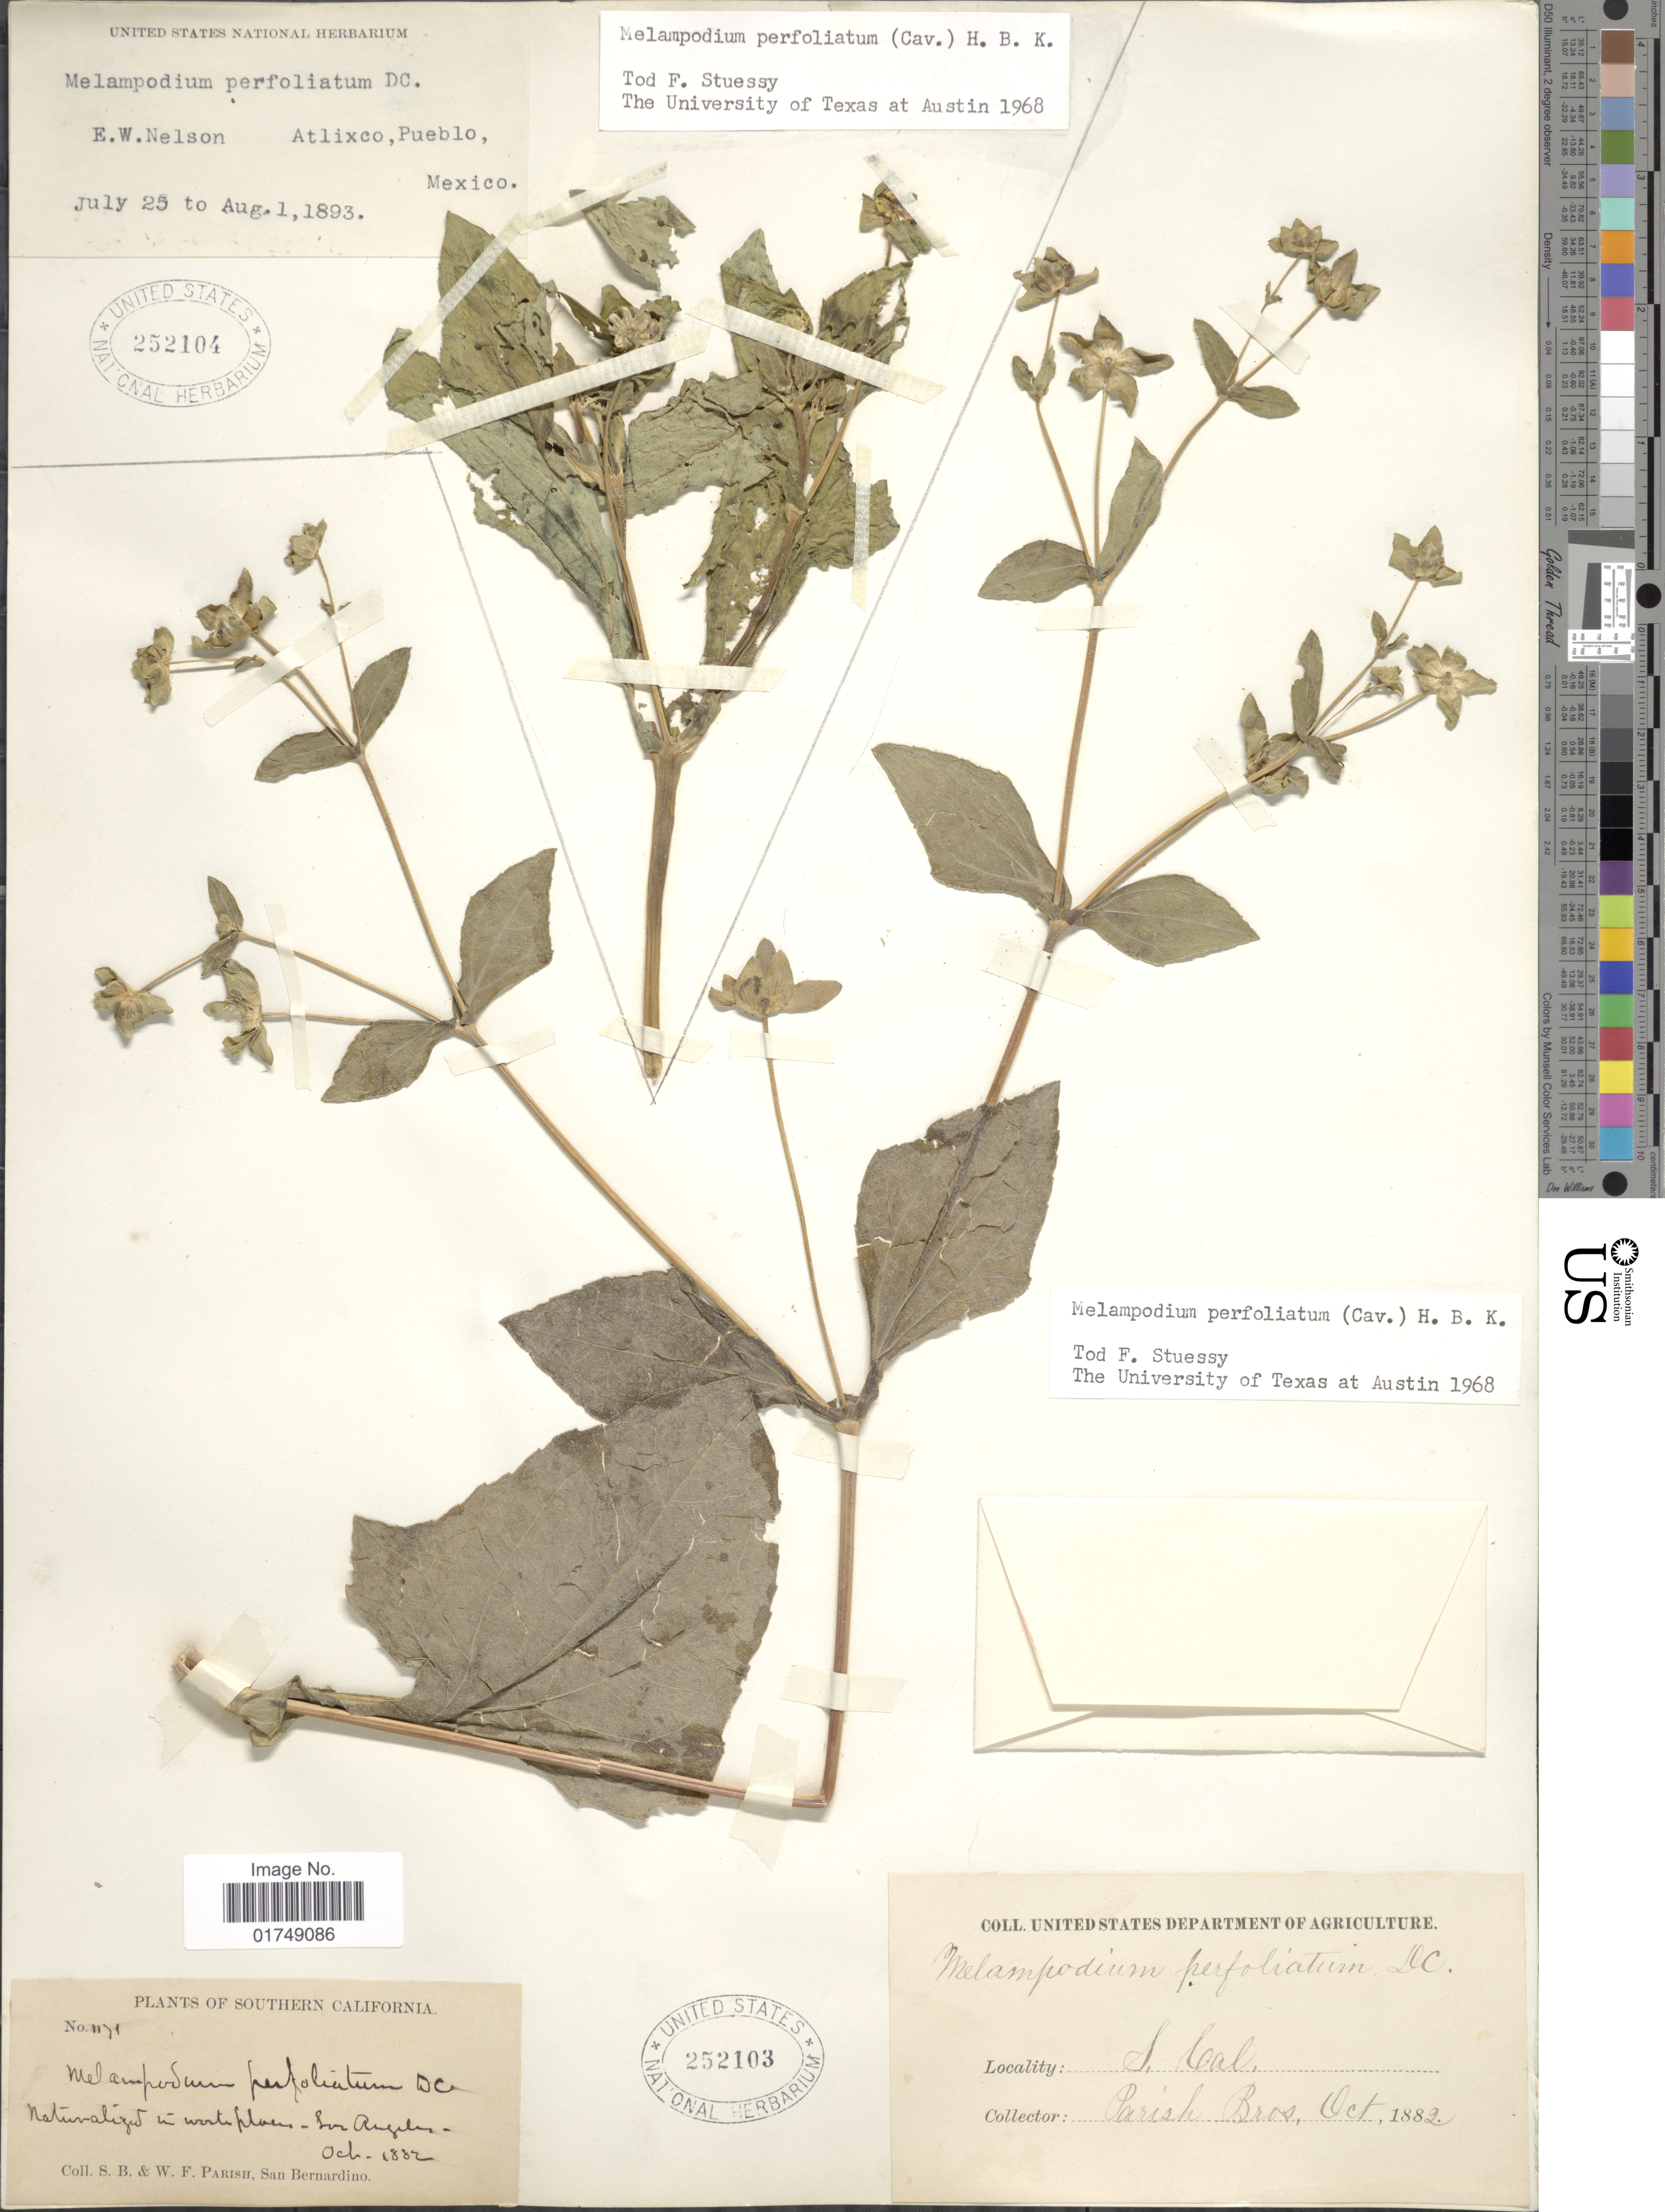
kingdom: Plantae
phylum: Tracheophyta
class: Magnoliopsida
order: Asterales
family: Asteraceae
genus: Melampodium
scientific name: Melampodium perfoliatum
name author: (Cav.) Kunth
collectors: E. W. Nelson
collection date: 1893-07-25/1893-08-01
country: Mexico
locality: Atlixco, Pueblo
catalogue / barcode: US 252104